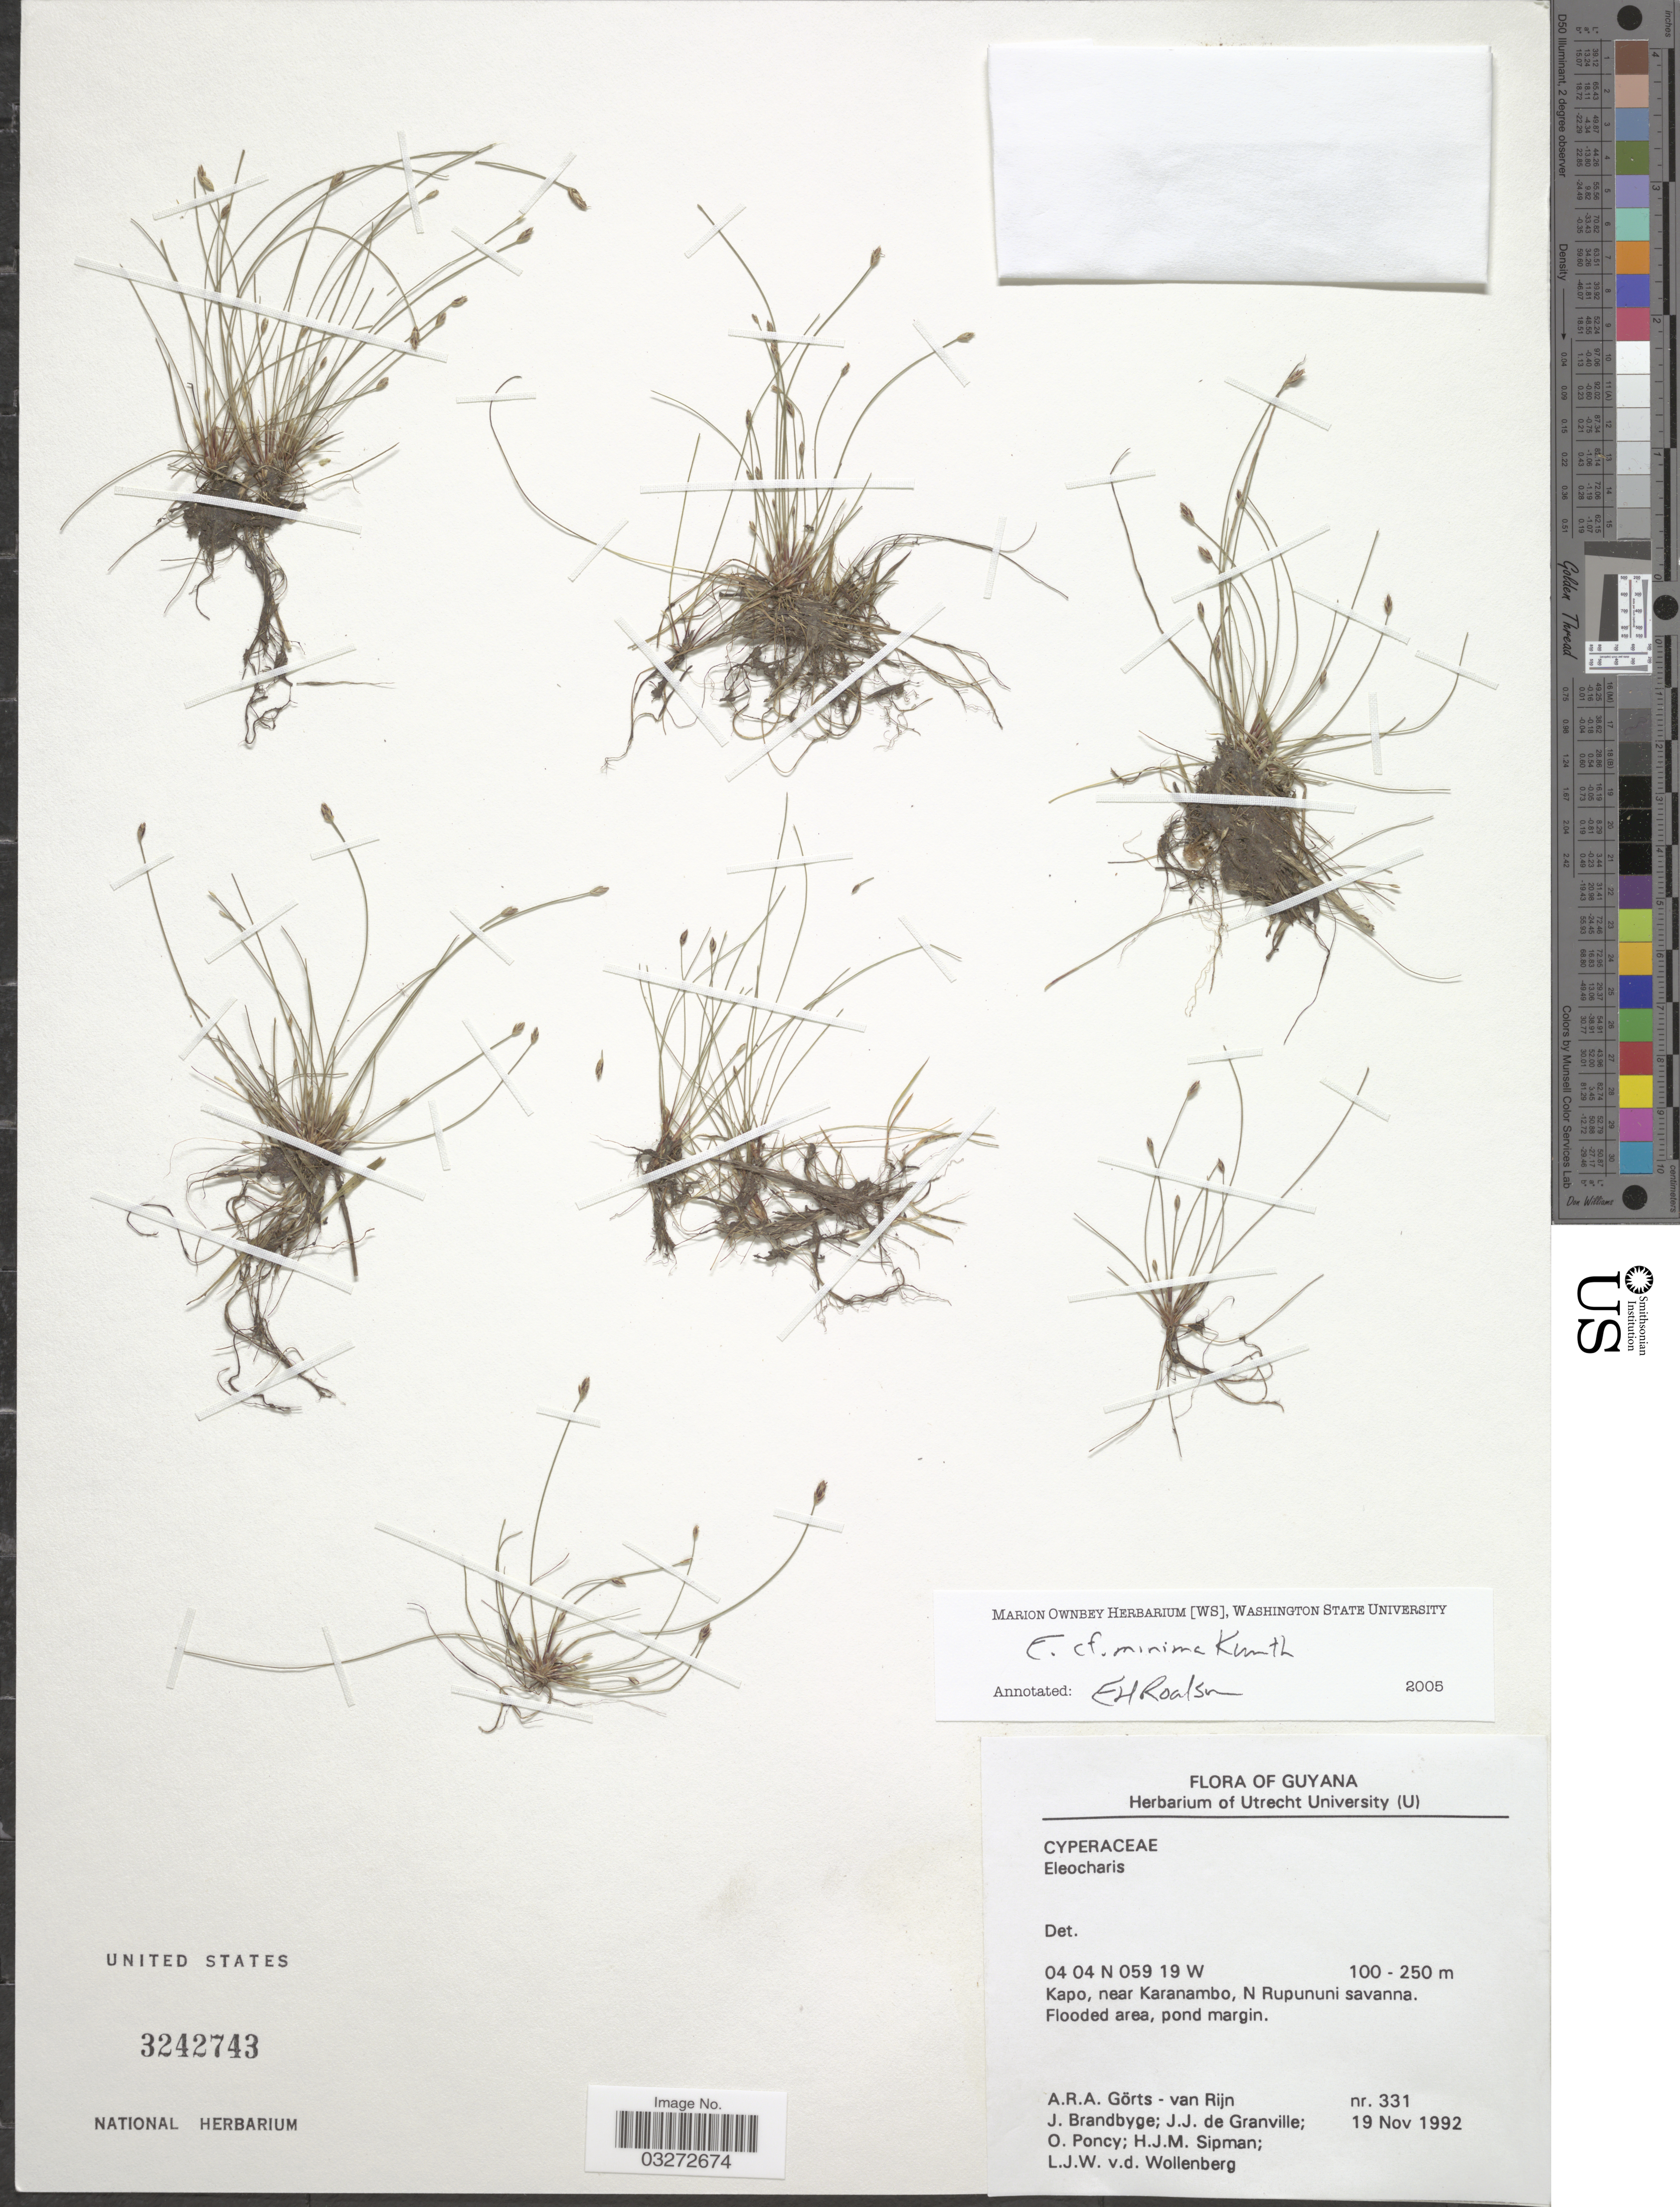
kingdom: Plantae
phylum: Tracheophyta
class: Liliopsida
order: Poales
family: Cyperaceae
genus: Eleocharis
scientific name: Eleocharis minima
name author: Kunth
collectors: A. .R. A. Görts-van Rijn, J. Brandbyge, J.-J. de Granville, O. Poncy & et al.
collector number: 331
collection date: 1992-11-19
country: Guyana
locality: Kapo, near Karanambo, N Rupununi savanna.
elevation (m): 100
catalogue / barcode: US 3242743